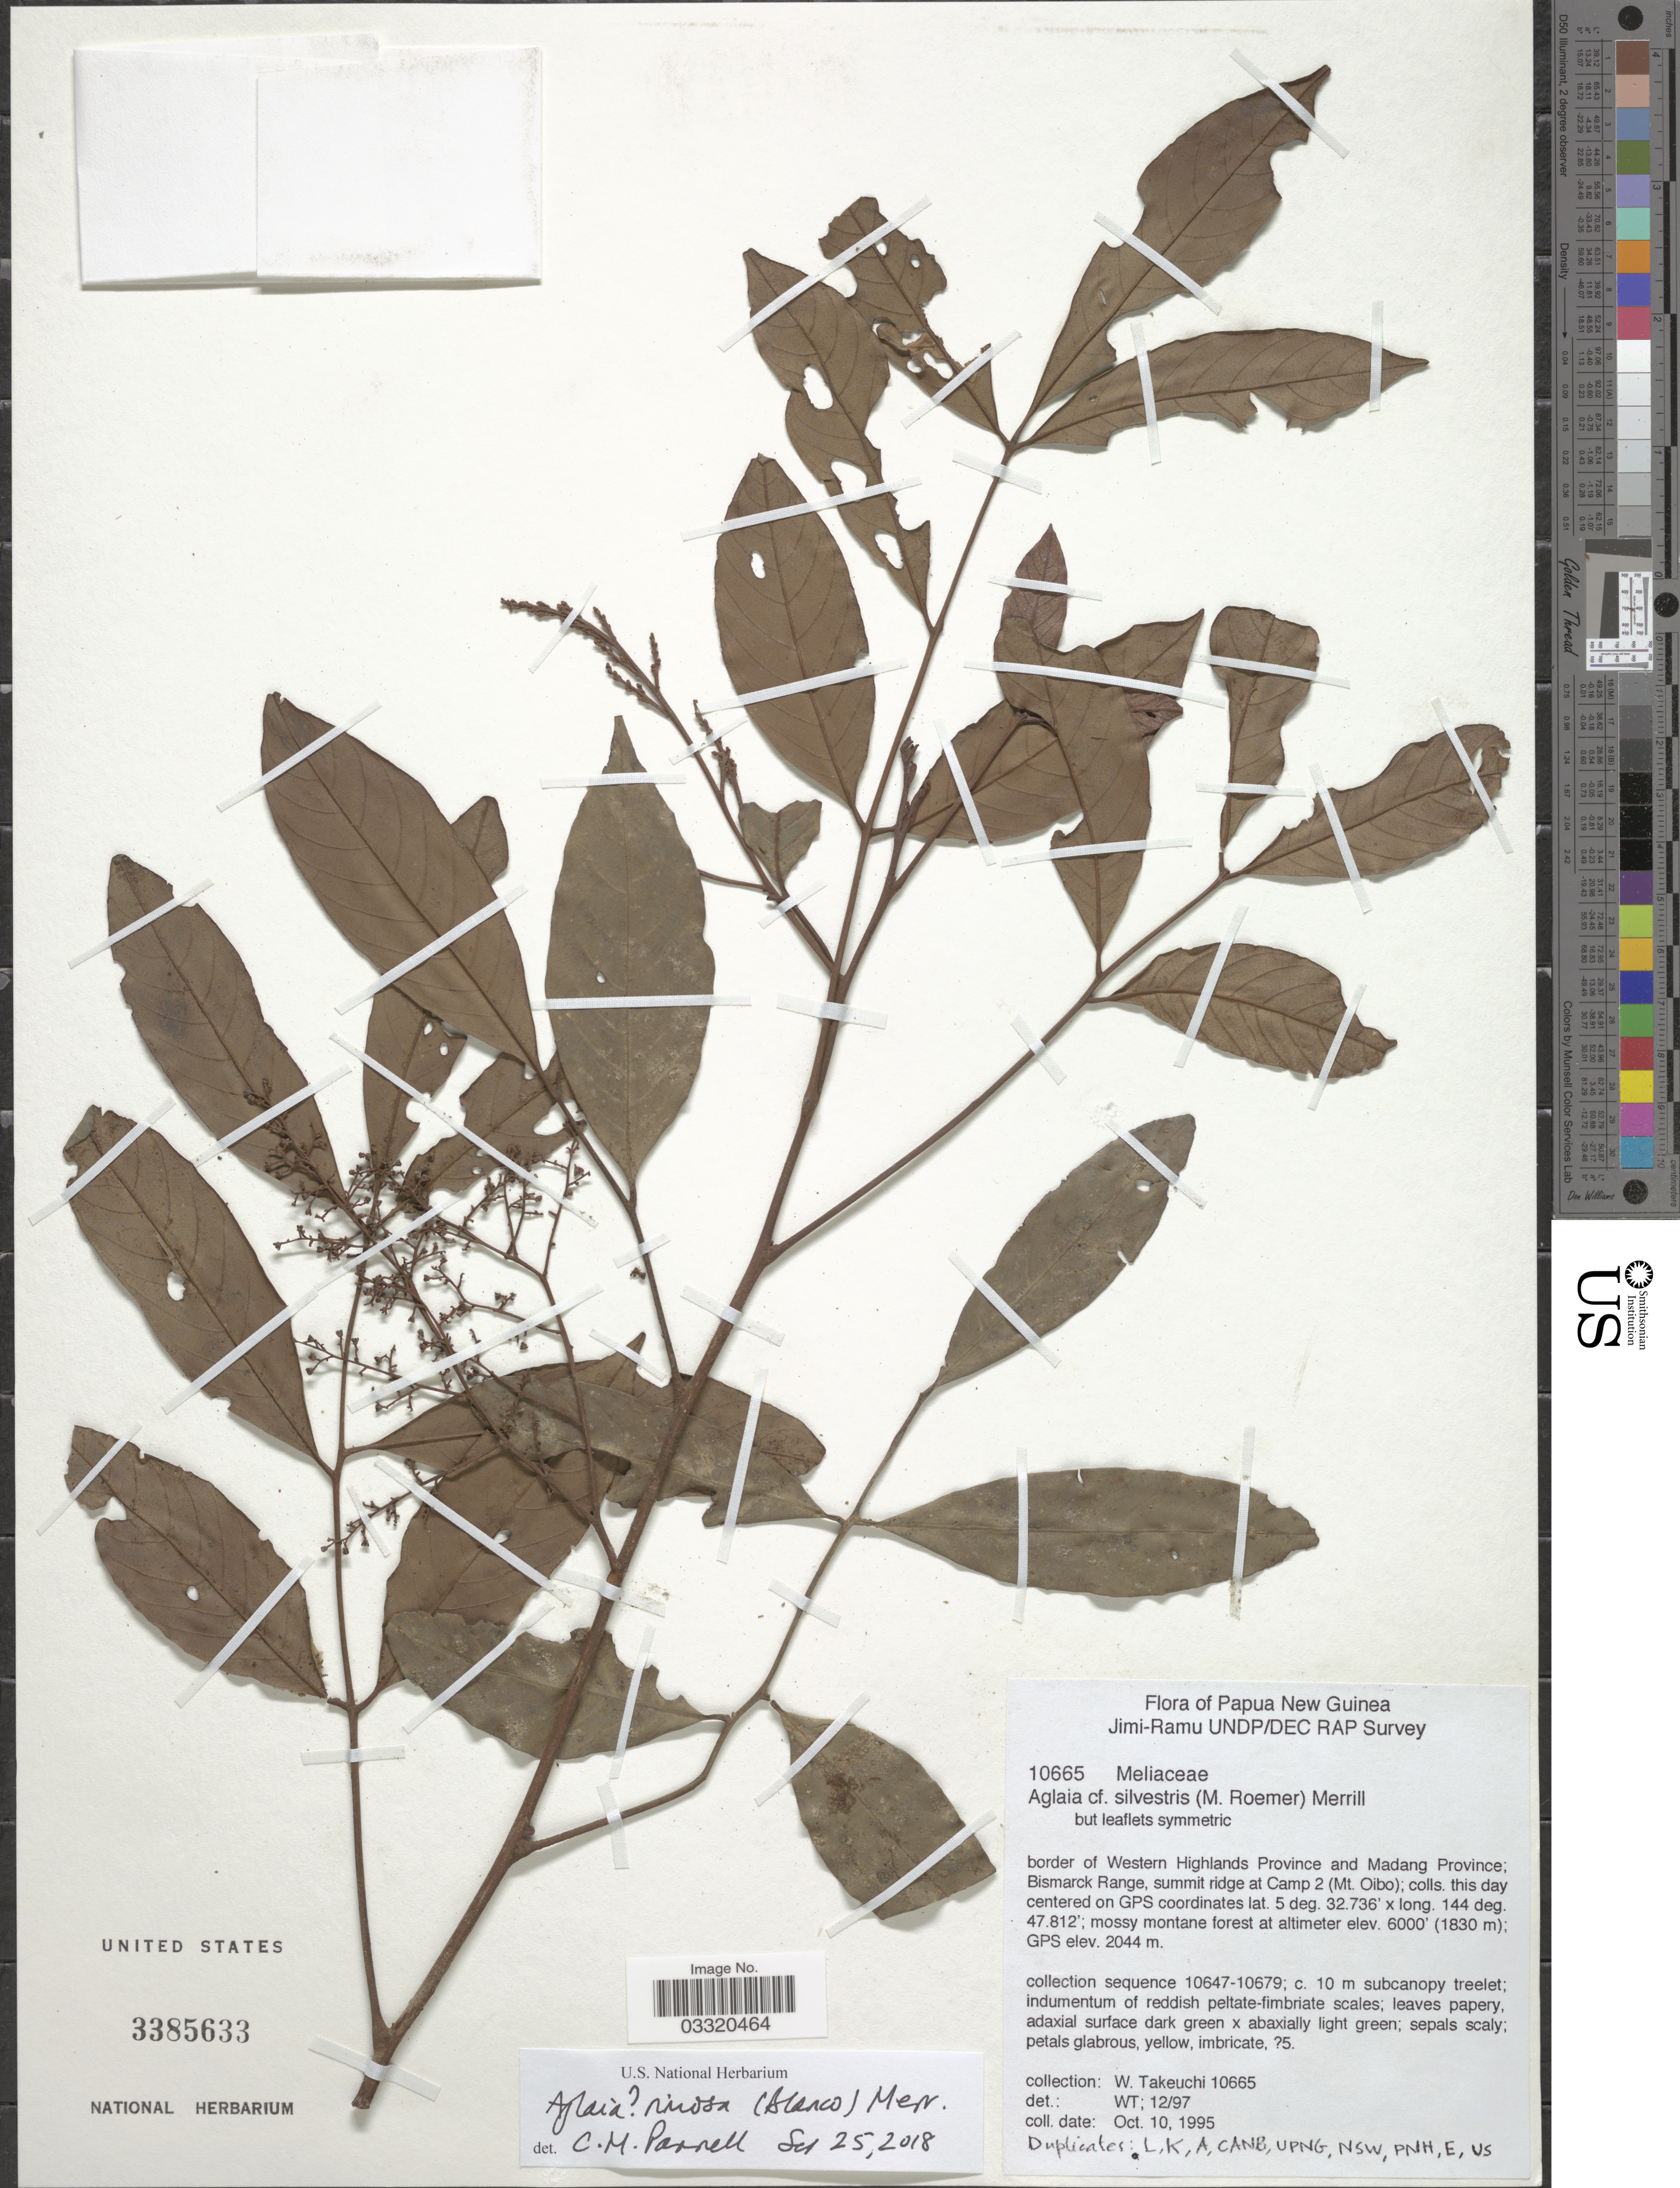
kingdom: Plantae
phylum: Tracheophyta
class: Magnoliopsida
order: Sapindales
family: Meliaceae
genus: Aglaia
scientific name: Aglaia rimosa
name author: (Blanco) Merr.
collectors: W. Takeuchi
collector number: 10665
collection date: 1995-10-10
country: Papua New Guinea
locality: Papua New Guinea. Border of Western Highlands Province and Madang Province; Bismarck Range, summit ridge at Camp 2 (Mt. Oibo).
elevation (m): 1829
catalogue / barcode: US 3385633